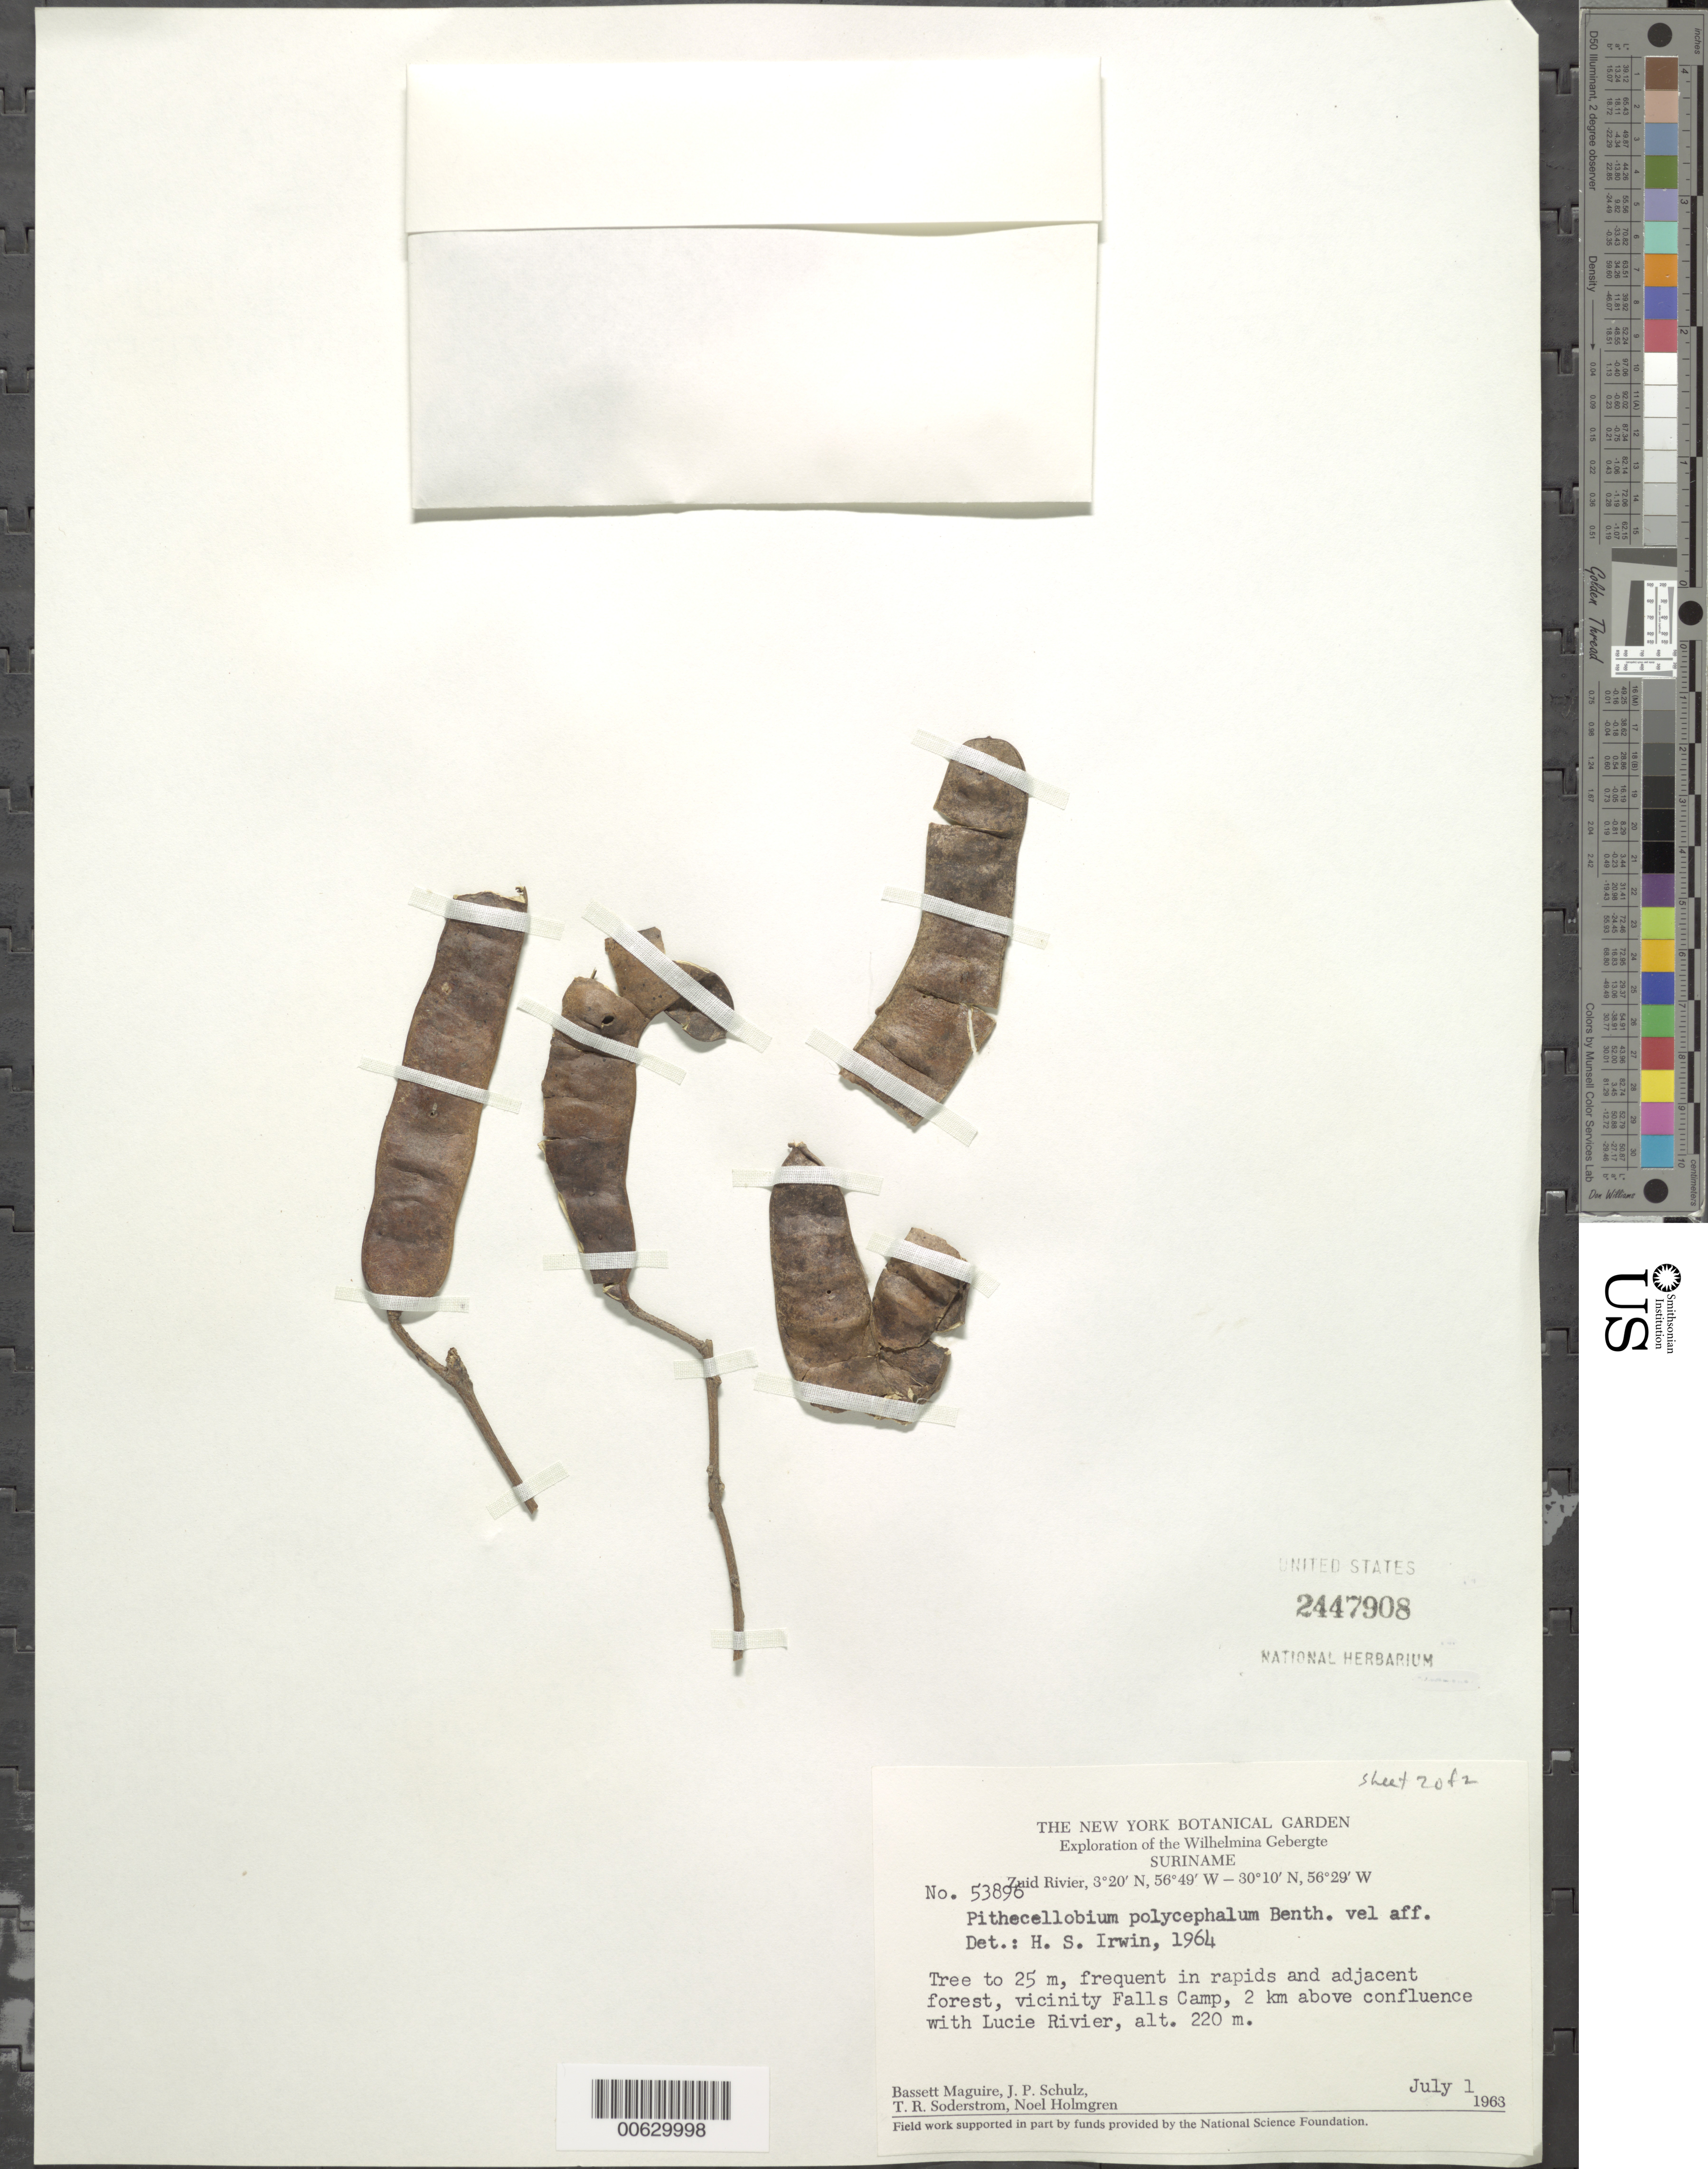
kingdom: Plantae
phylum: Tracheophyta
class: Magnoliopsida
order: Fabales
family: Fabaceae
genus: Pseudalbizzia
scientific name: Pseudalbizzia sp.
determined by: Strong, Mark T., (BOT), Smithsonian Institution - National Museum of Natural History (UNITED STATES)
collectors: B. Maguire, J. P. Schulz, T. R. Soderstrom & N. H. Holmgren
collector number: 53896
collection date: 1963-07-01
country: Suriname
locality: Wilhelmina Gebergte, Zuid Rivier, vicinity Falls Camp, 2 km above confluence with Lucie Rivier.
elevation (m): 220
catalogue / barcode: US 2447908